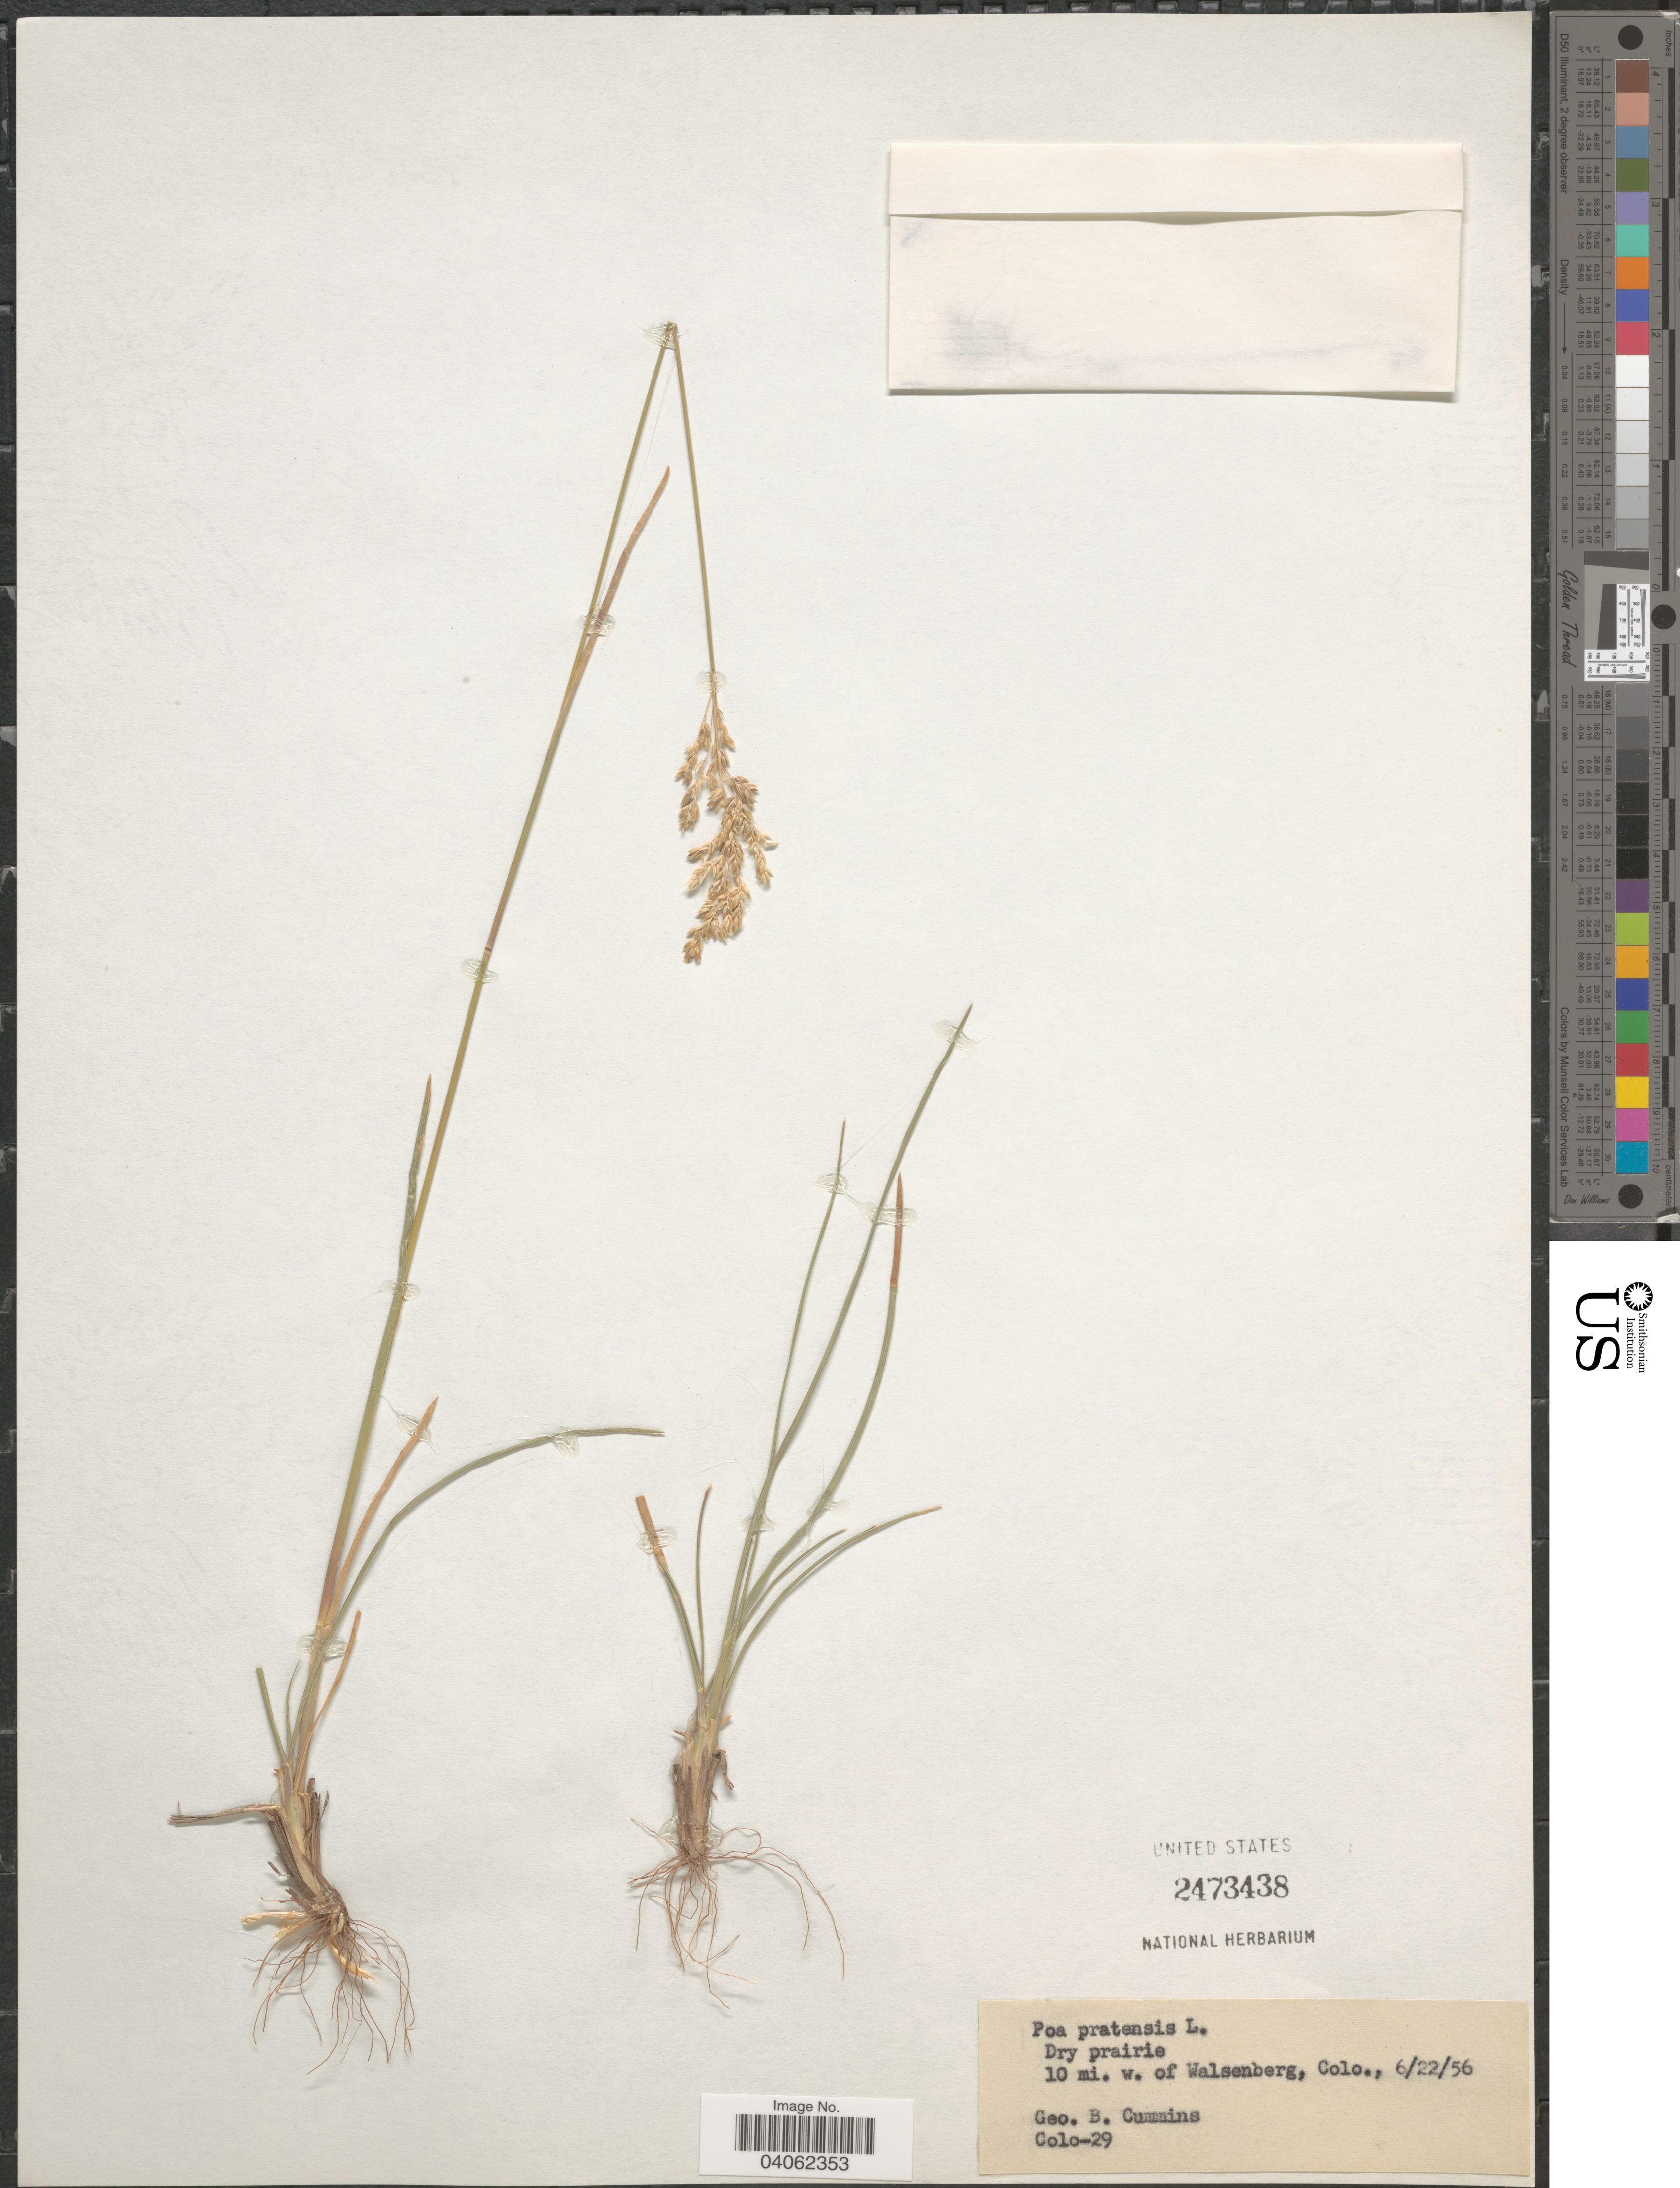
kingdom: Plantae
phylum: Tracheophyta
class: Liliopsida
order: Poales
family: Poaceae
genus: Poa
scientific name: Poa pratensis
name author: L.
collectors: G. Cummins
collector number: Colo-29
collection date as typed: Transcribed d/m/y: 22/6/56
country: United States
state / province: Colorado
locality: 10 mi. w. of Walsenberg.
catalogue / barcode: US 2473438